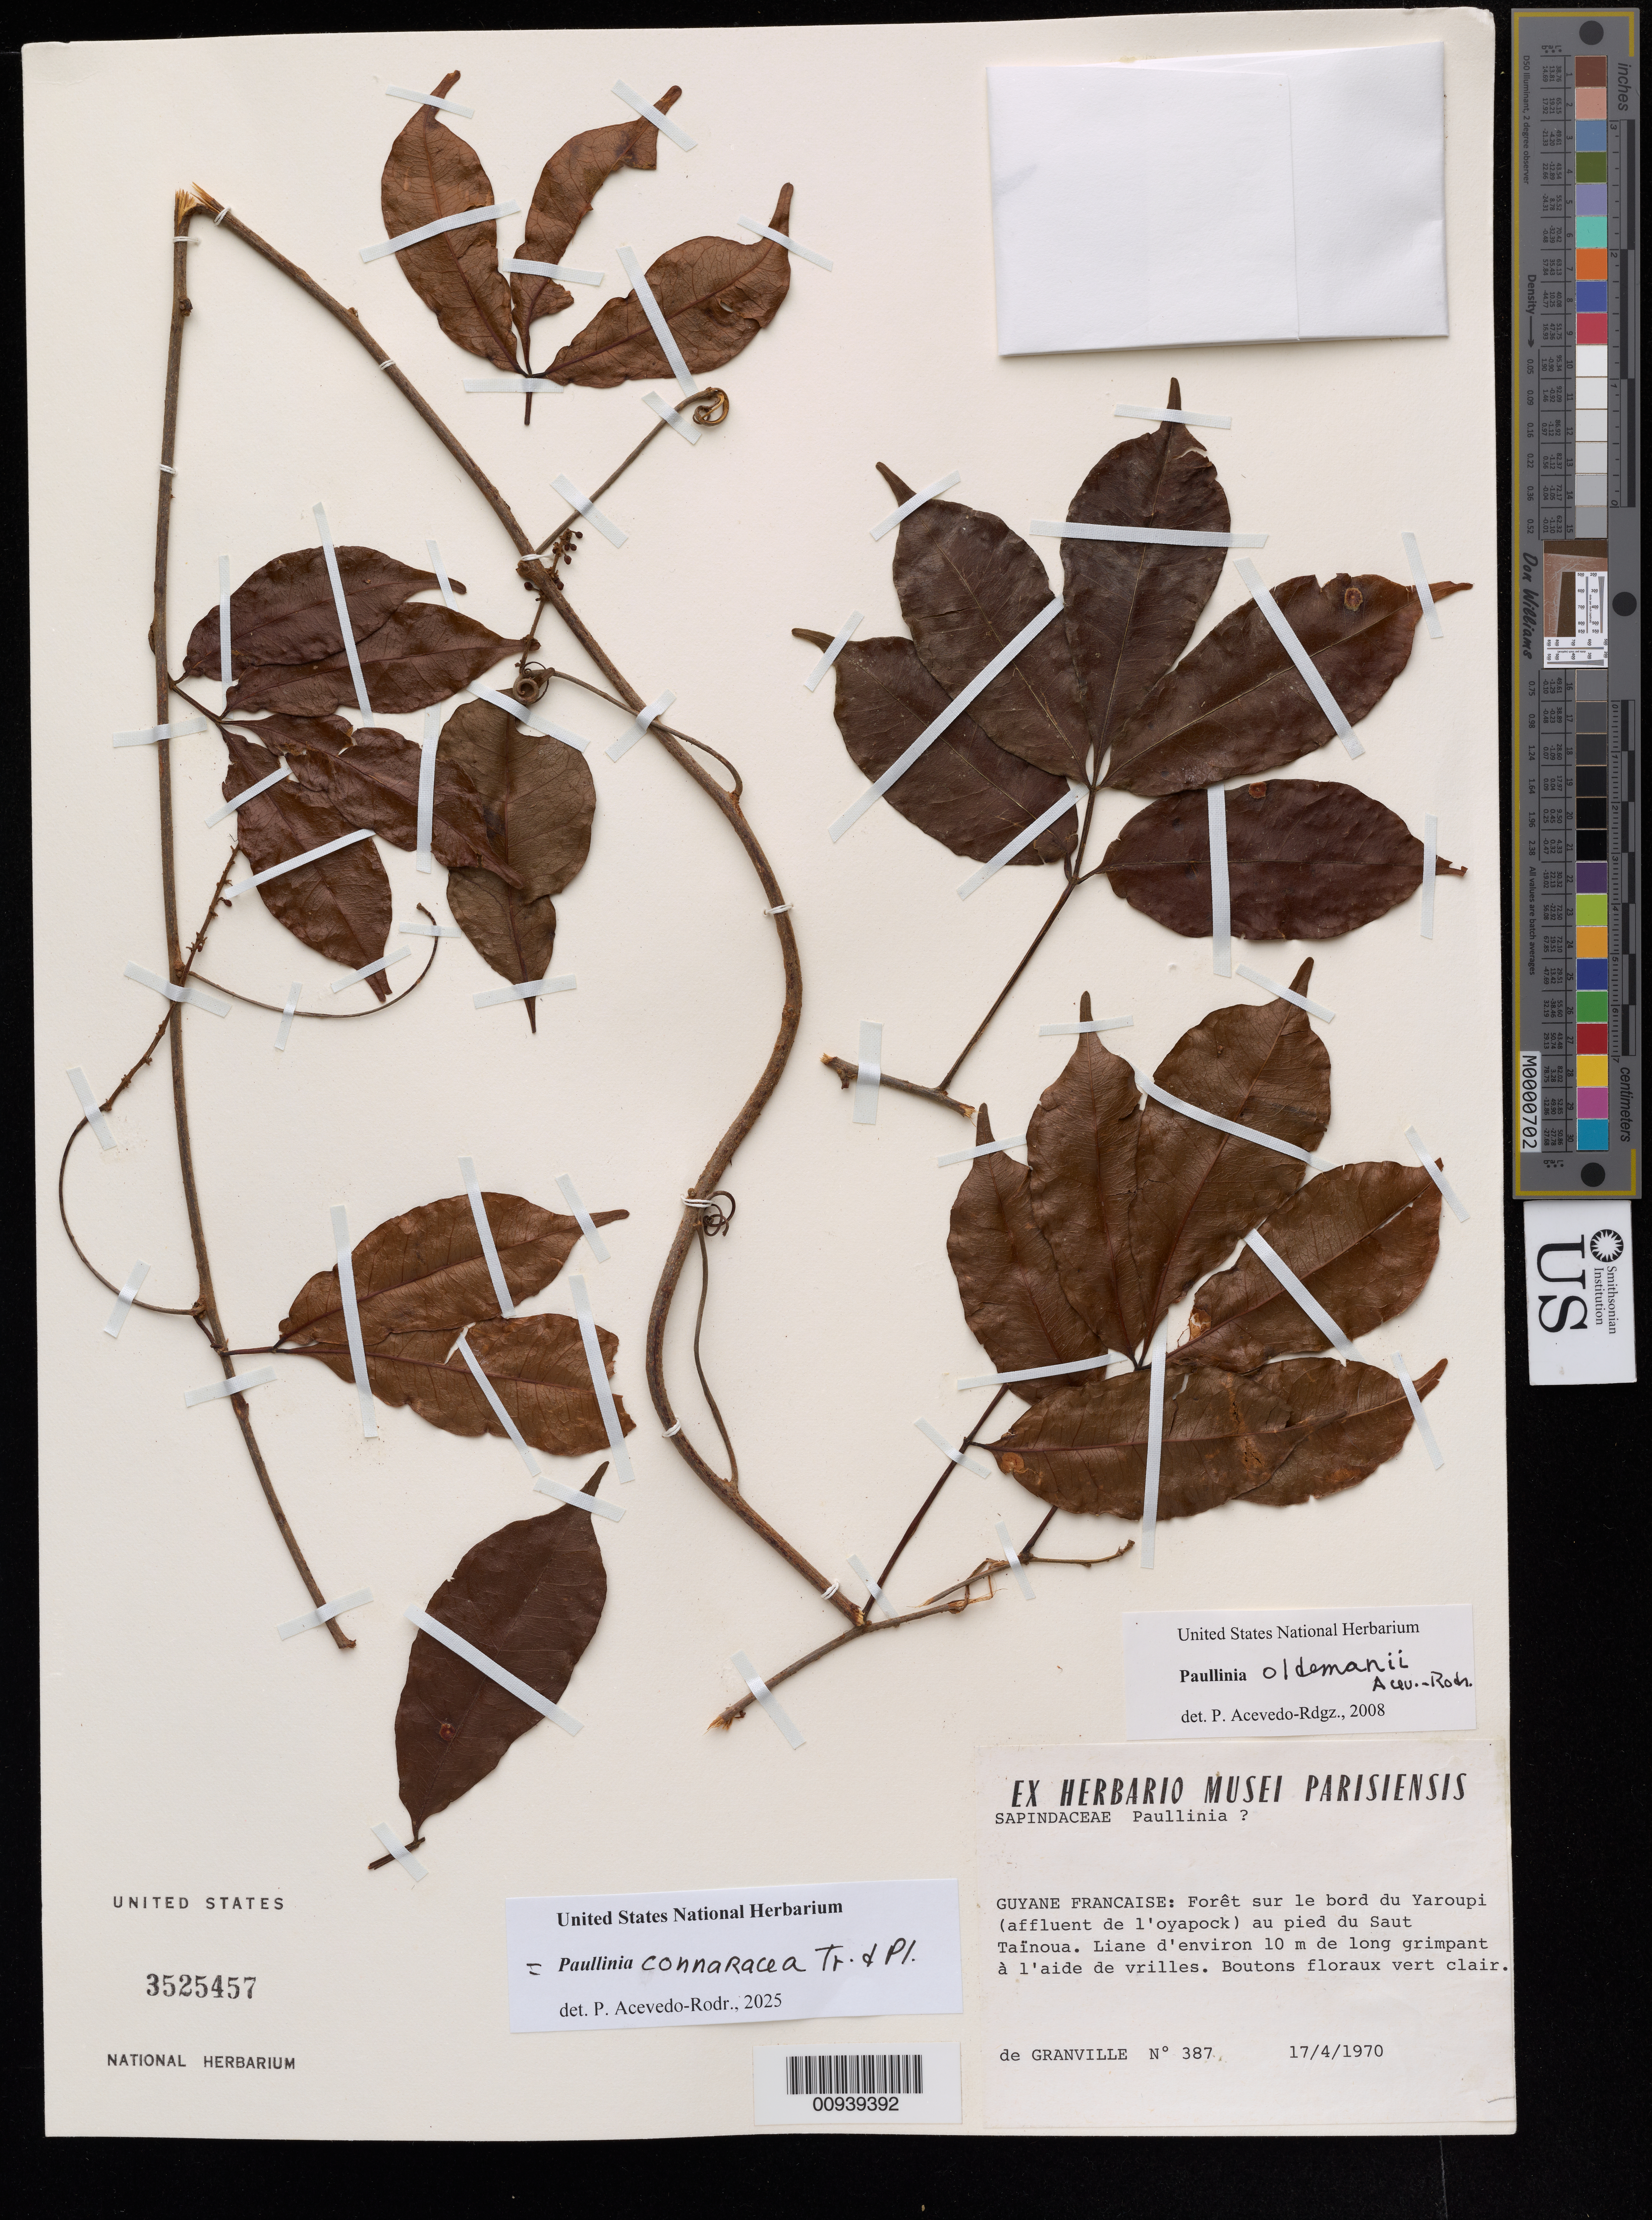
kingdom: Plantae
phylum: Tracheophyta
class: Magnoliopsida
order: Sapindales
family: Sapindaceae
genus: Paullinia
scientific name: Paullinia oldemanii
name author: Acev.-Rodr.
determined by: Acevedo-Rodríguez, P., (BOT), Smithsonian Institution - National Museum of Natural History (UNITED STATES)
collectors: J.-J. de Granville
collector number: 387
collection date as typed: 17-Apr-70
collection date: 1970-04-17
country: French Guiana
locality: Fleuve Yaroupi (affl. de l'Oyapock), au pied du Saut Taïnoua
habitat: Foret sur le bord du rivier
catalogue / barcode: US 3525457